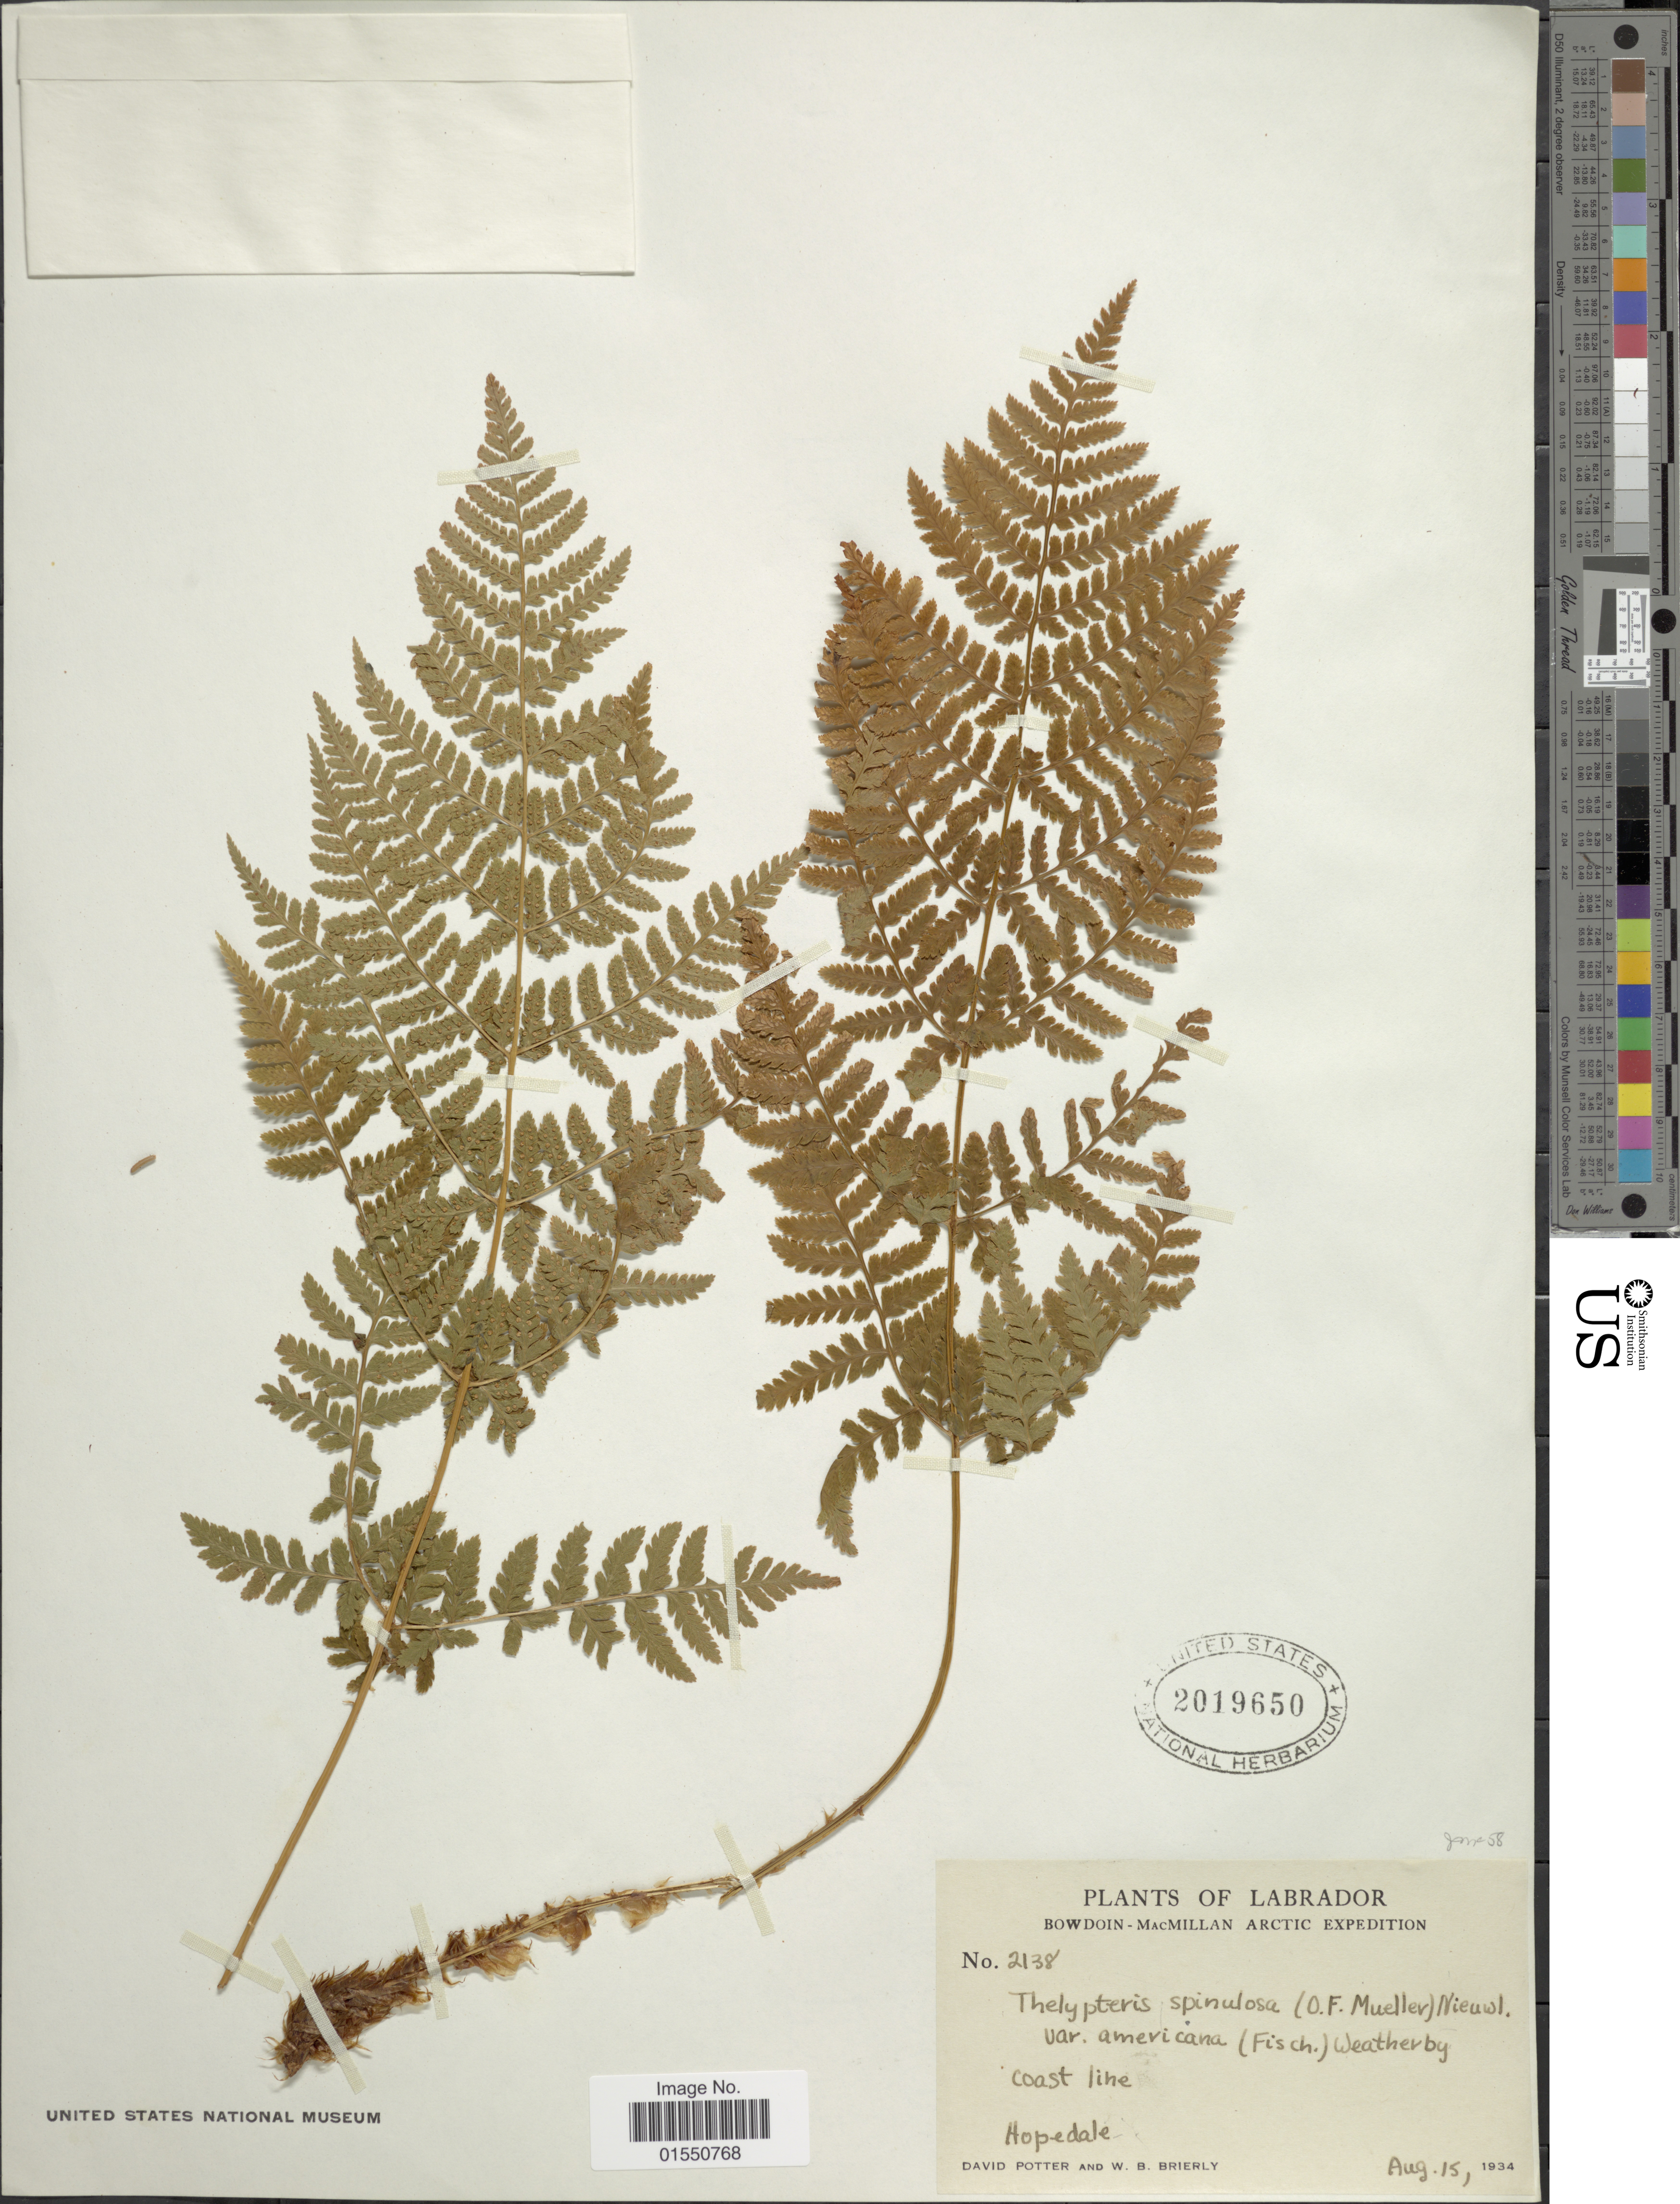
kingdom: Plantae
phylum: Tracheophyta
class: Polypodiopsida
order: Polypodiales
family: Dryopteridaceae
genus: Dryopteris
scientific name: Dryopteris expansa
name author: (C. Presl) Fraser-Jenk. & Jermy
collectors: D. Potter & W. Brierly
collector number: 2138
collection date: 1934-08-15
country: Canada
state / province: Newfoundland and Labrador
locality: Labrador, Coastline, Hopedale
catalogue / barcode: US 2019650